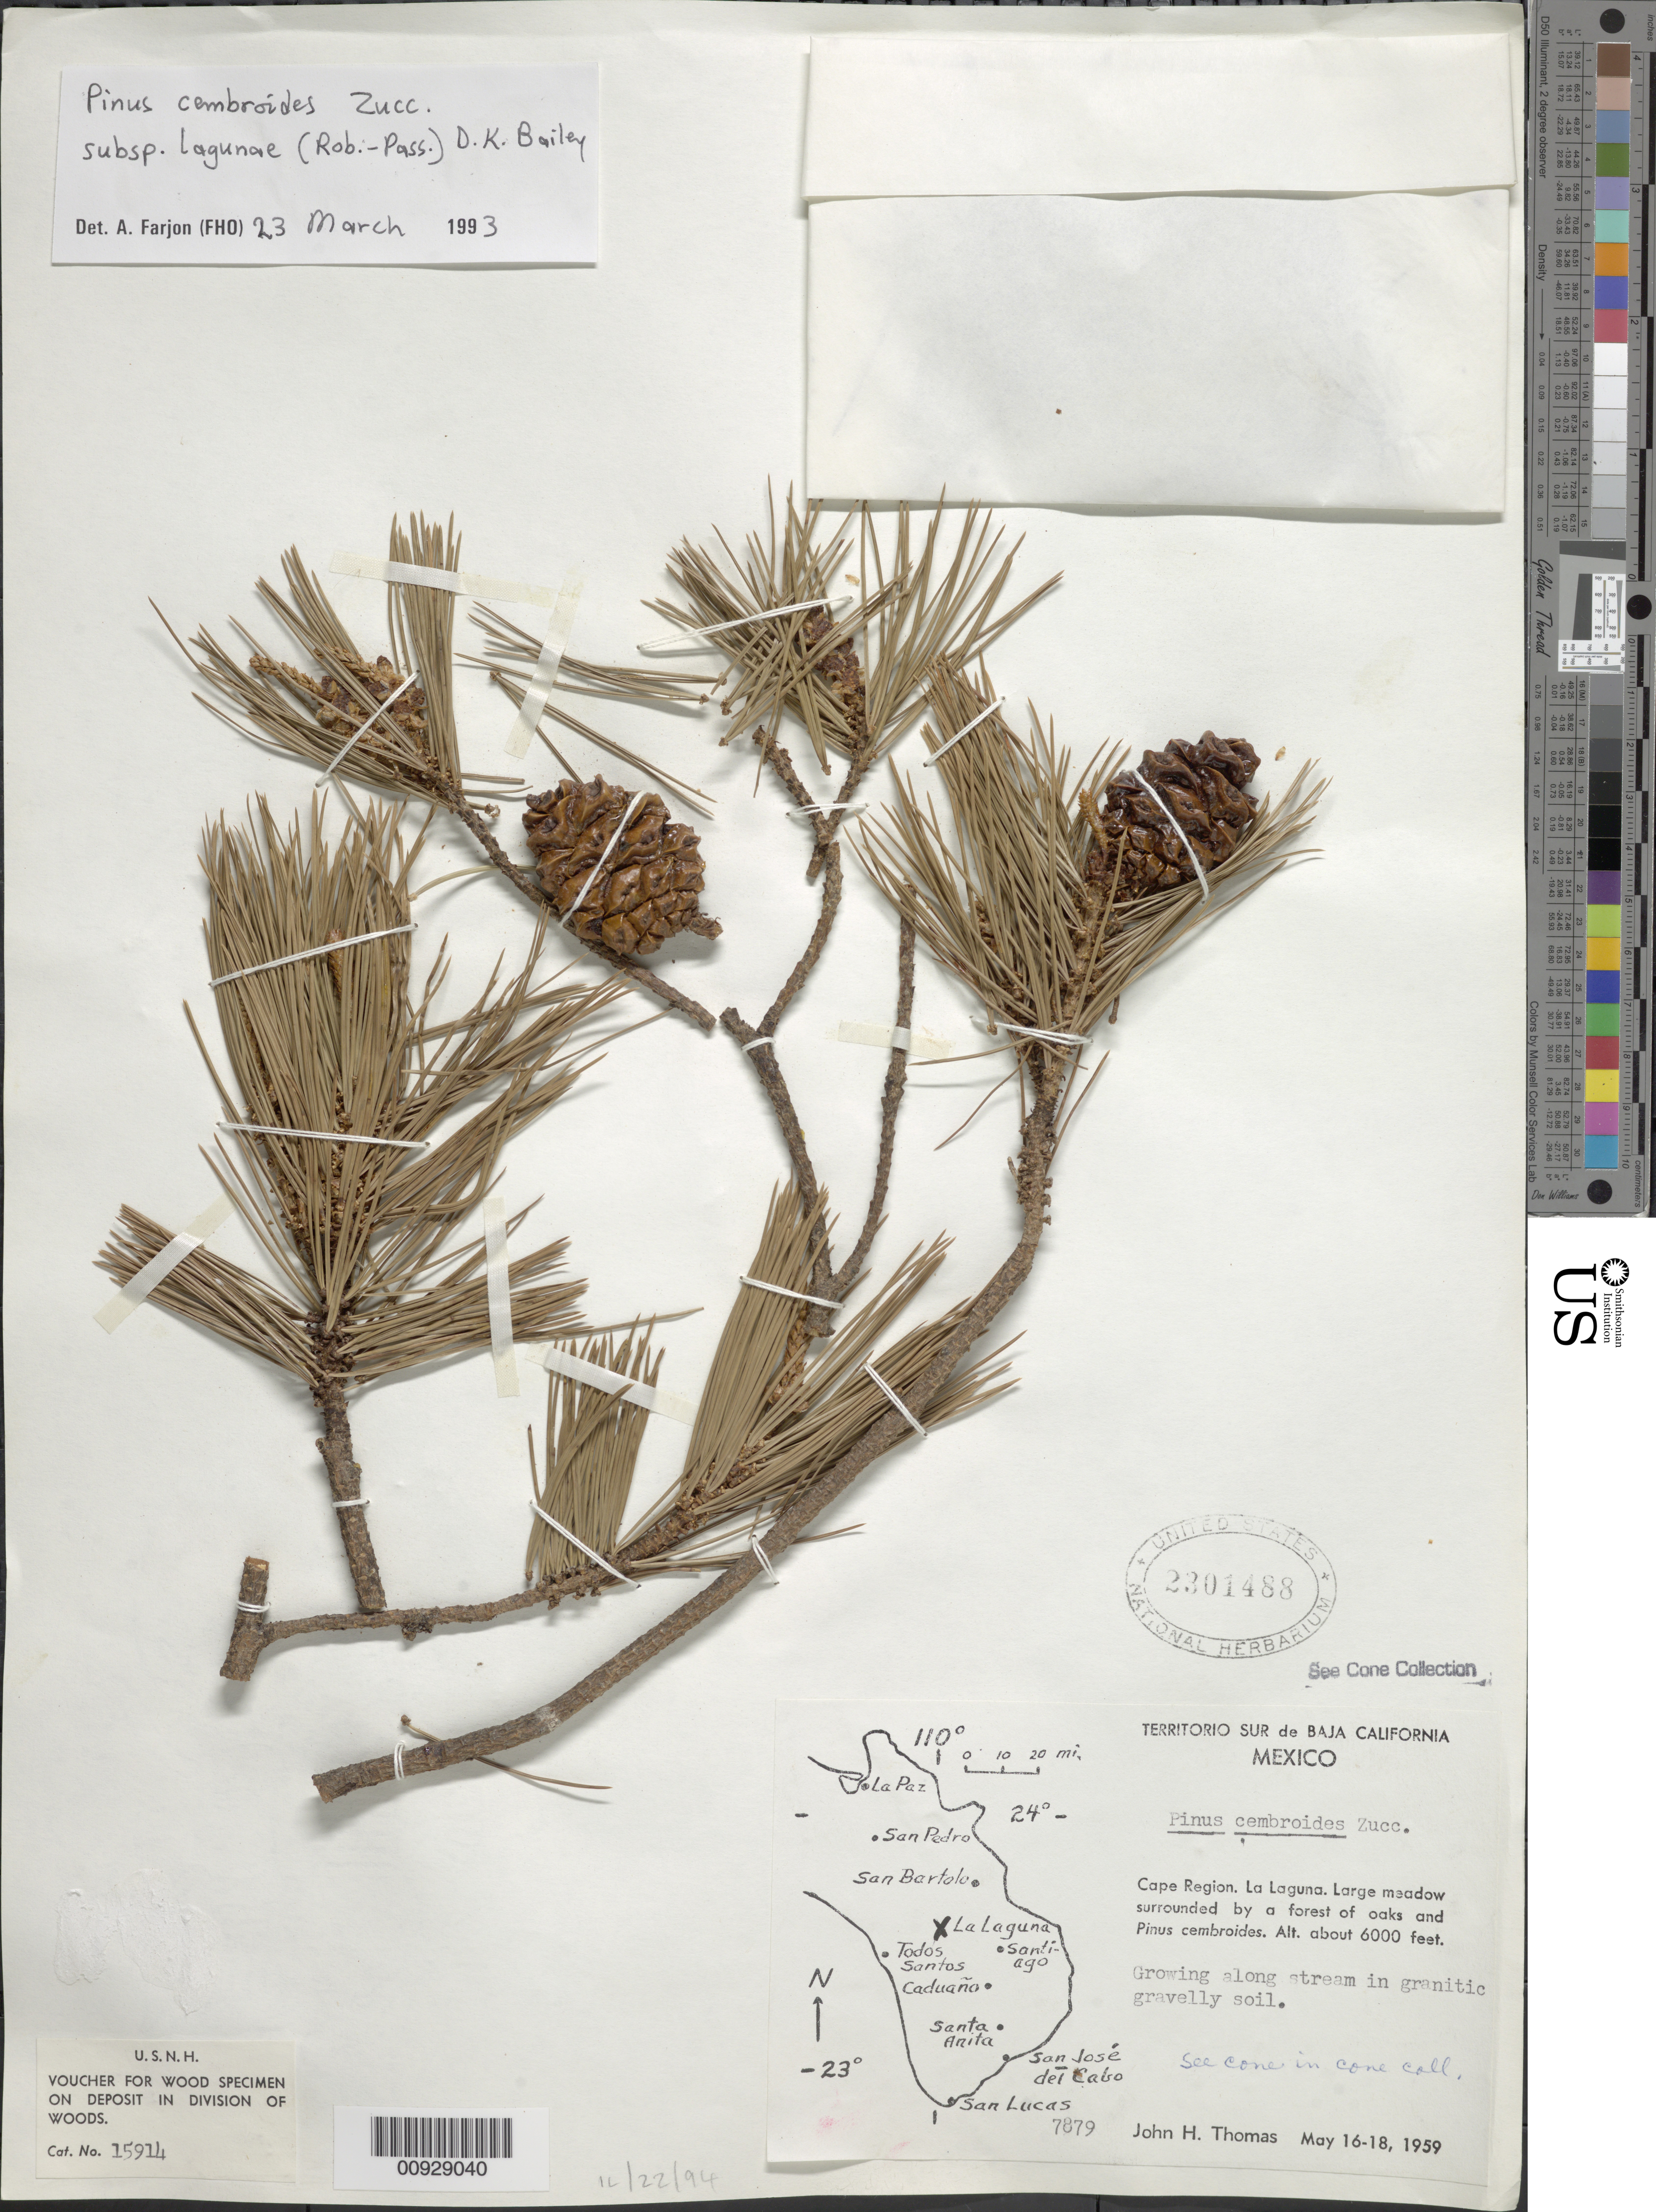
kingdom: Plantae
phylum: Tracheophyta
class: Pinopsida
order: Pinales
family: Pinaceae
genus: Pinus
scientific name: Pinus cembroides subsp. lagunae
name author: (Passini) D.K. Bailey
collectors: J. H. Thomas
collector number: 7879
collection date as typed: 16 May 1959 to 18 May 1959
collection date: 1959-05-16/1959-05-18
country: Mexico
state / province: Baja California Sur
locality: Cape Region. La Laguna. Territorio Sur de Baja California.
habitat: Growing along stream in granitic gravelly soil. Large meadow surrounded by a forest of oaks and Pinus cembroides.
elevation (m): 1829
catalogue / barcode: US 2301488